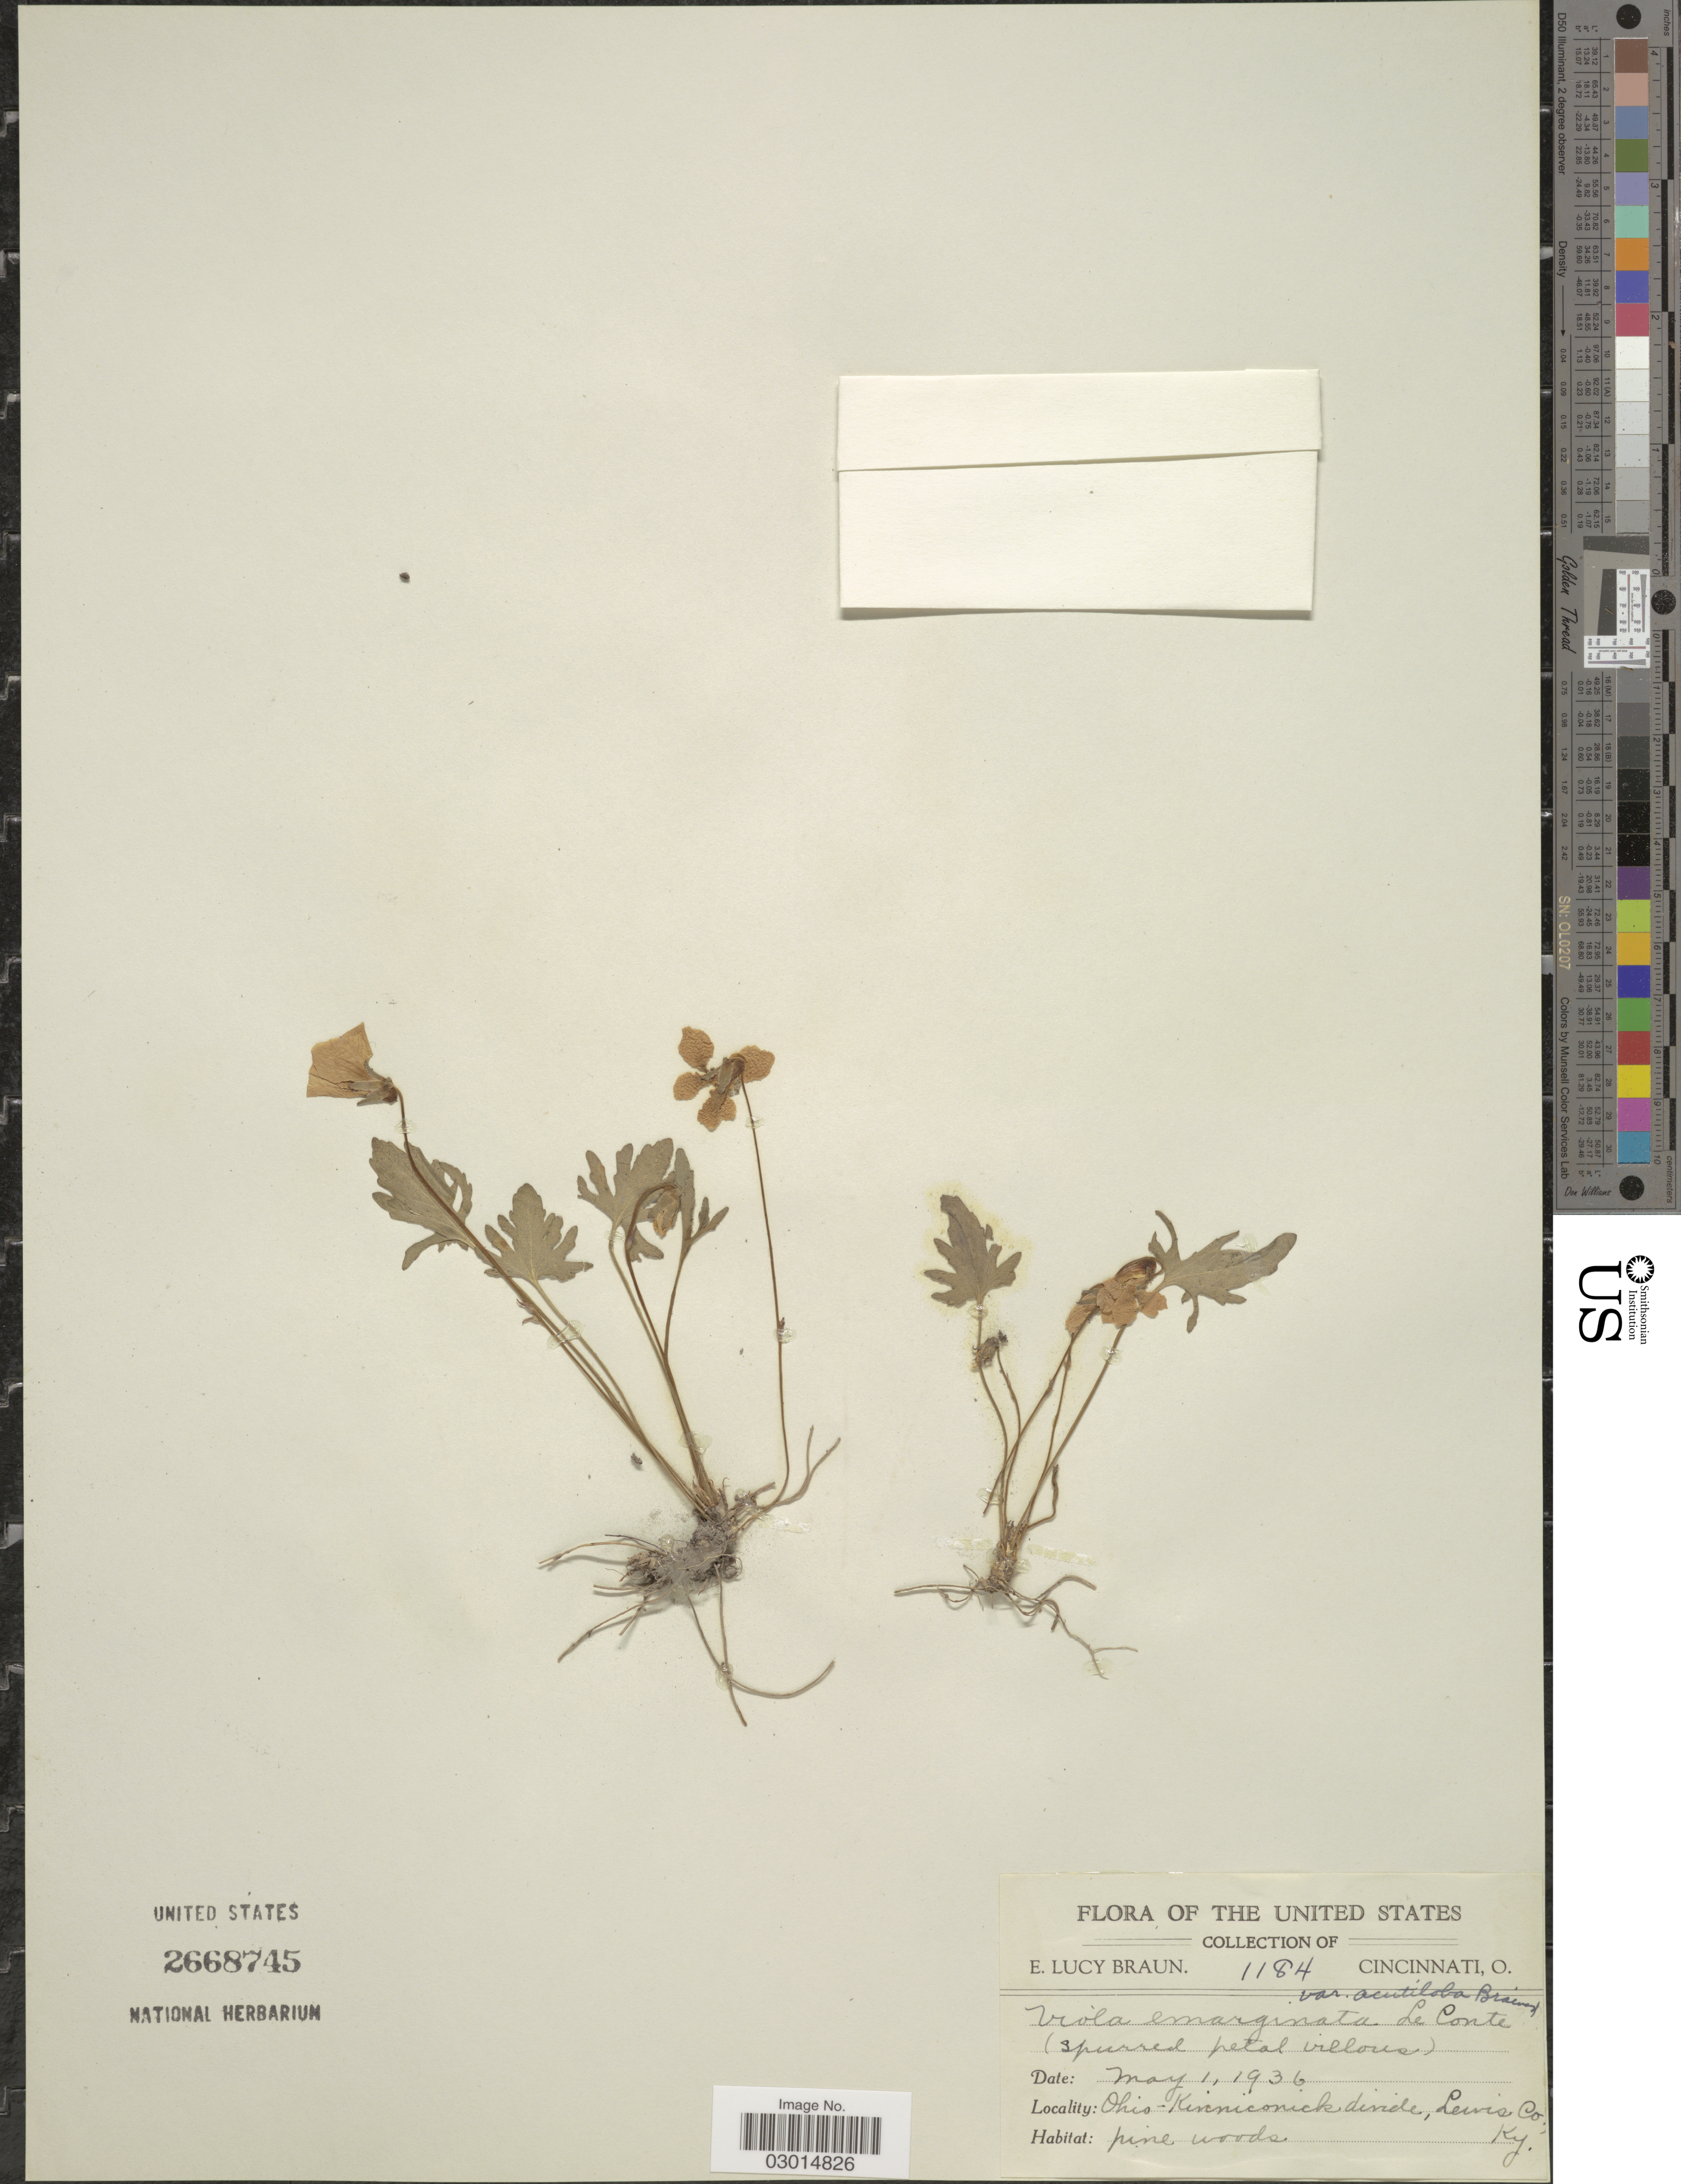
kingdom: Plantae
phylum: Tracheophyta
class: Magnoliopsida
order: Malpighiales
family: Violaceae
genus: Viola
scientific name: Viola emarginata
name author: (Nutt.) LeConte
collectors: E. L. Braun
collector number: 1184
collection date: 1936-05-01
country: United States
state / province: Kentucky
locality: Kinniconick divide, Lewis Co.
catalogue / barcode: US 2668745